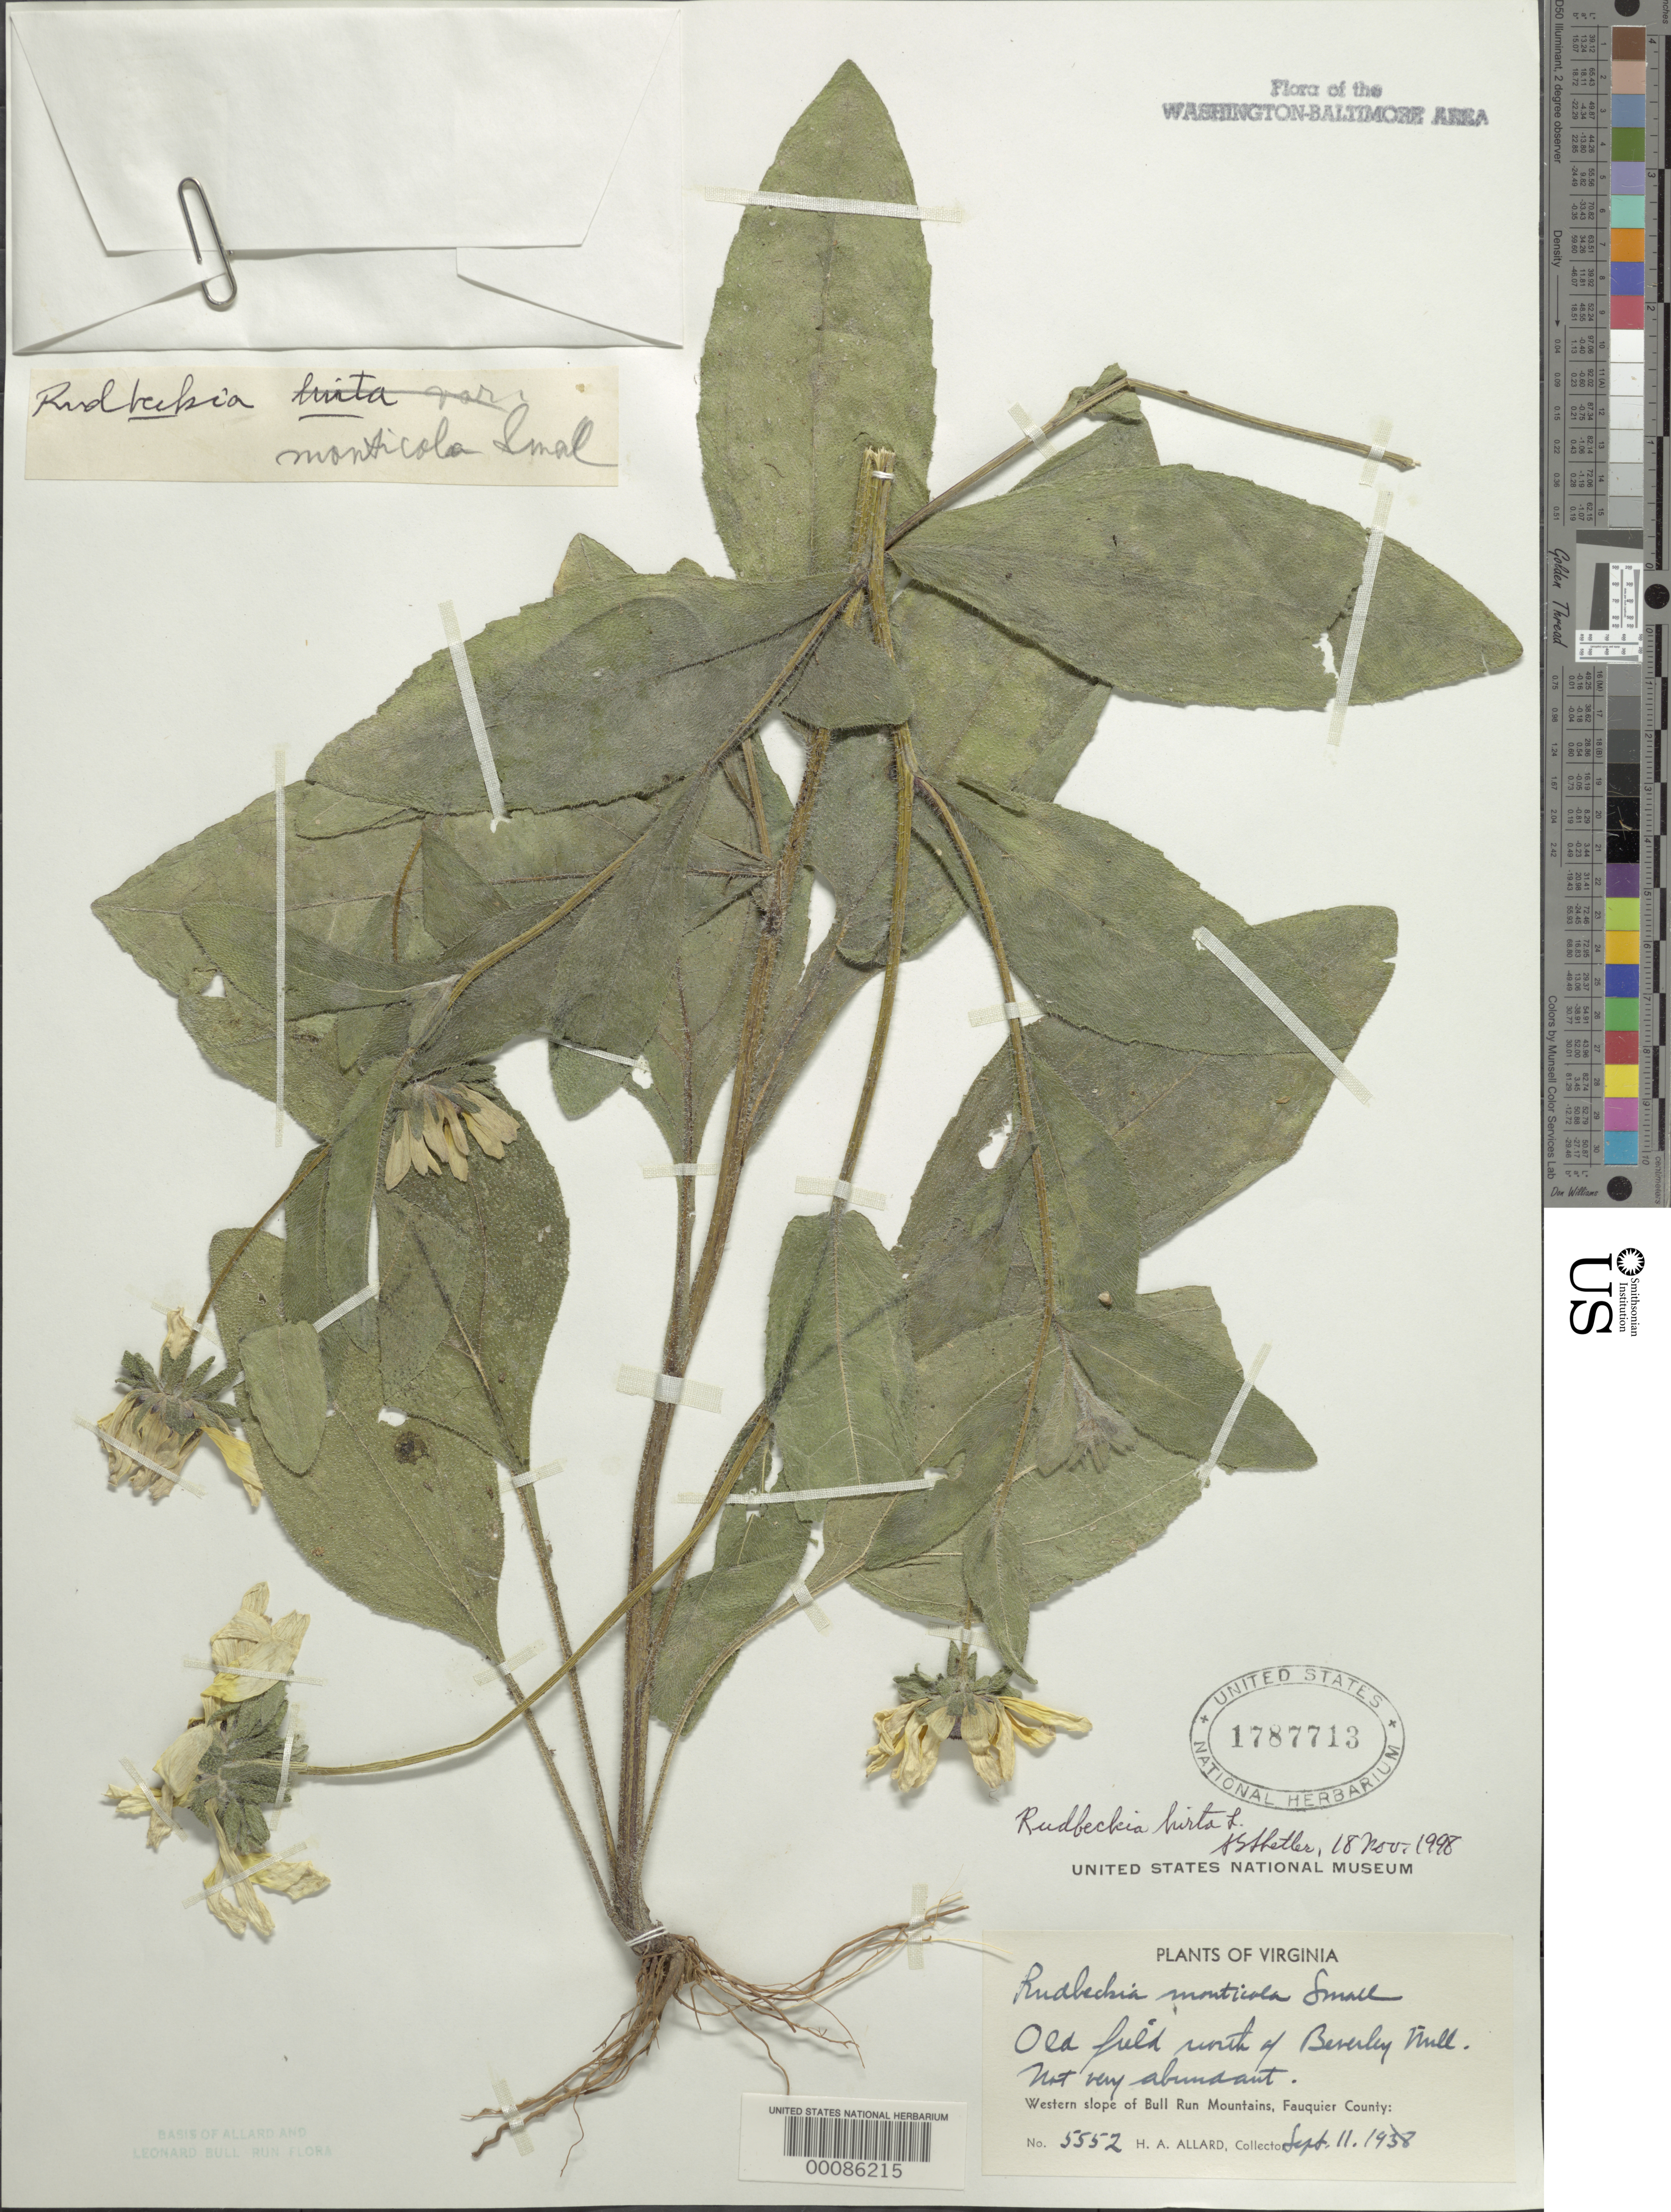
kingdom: Plantae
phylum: Tracheophyta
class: Magnoliopsida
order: Asterales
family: Asteraceae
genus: Rudbeckia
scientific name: Rudbeckia hirta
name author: L.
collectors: H. A. Allard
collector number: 5552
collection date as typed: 11 Sep 1938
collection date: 1938-09-11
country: United States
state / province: Virginia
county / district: Fauquier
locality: North of Beverley Mill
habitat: Old field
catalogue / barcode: US 1787713